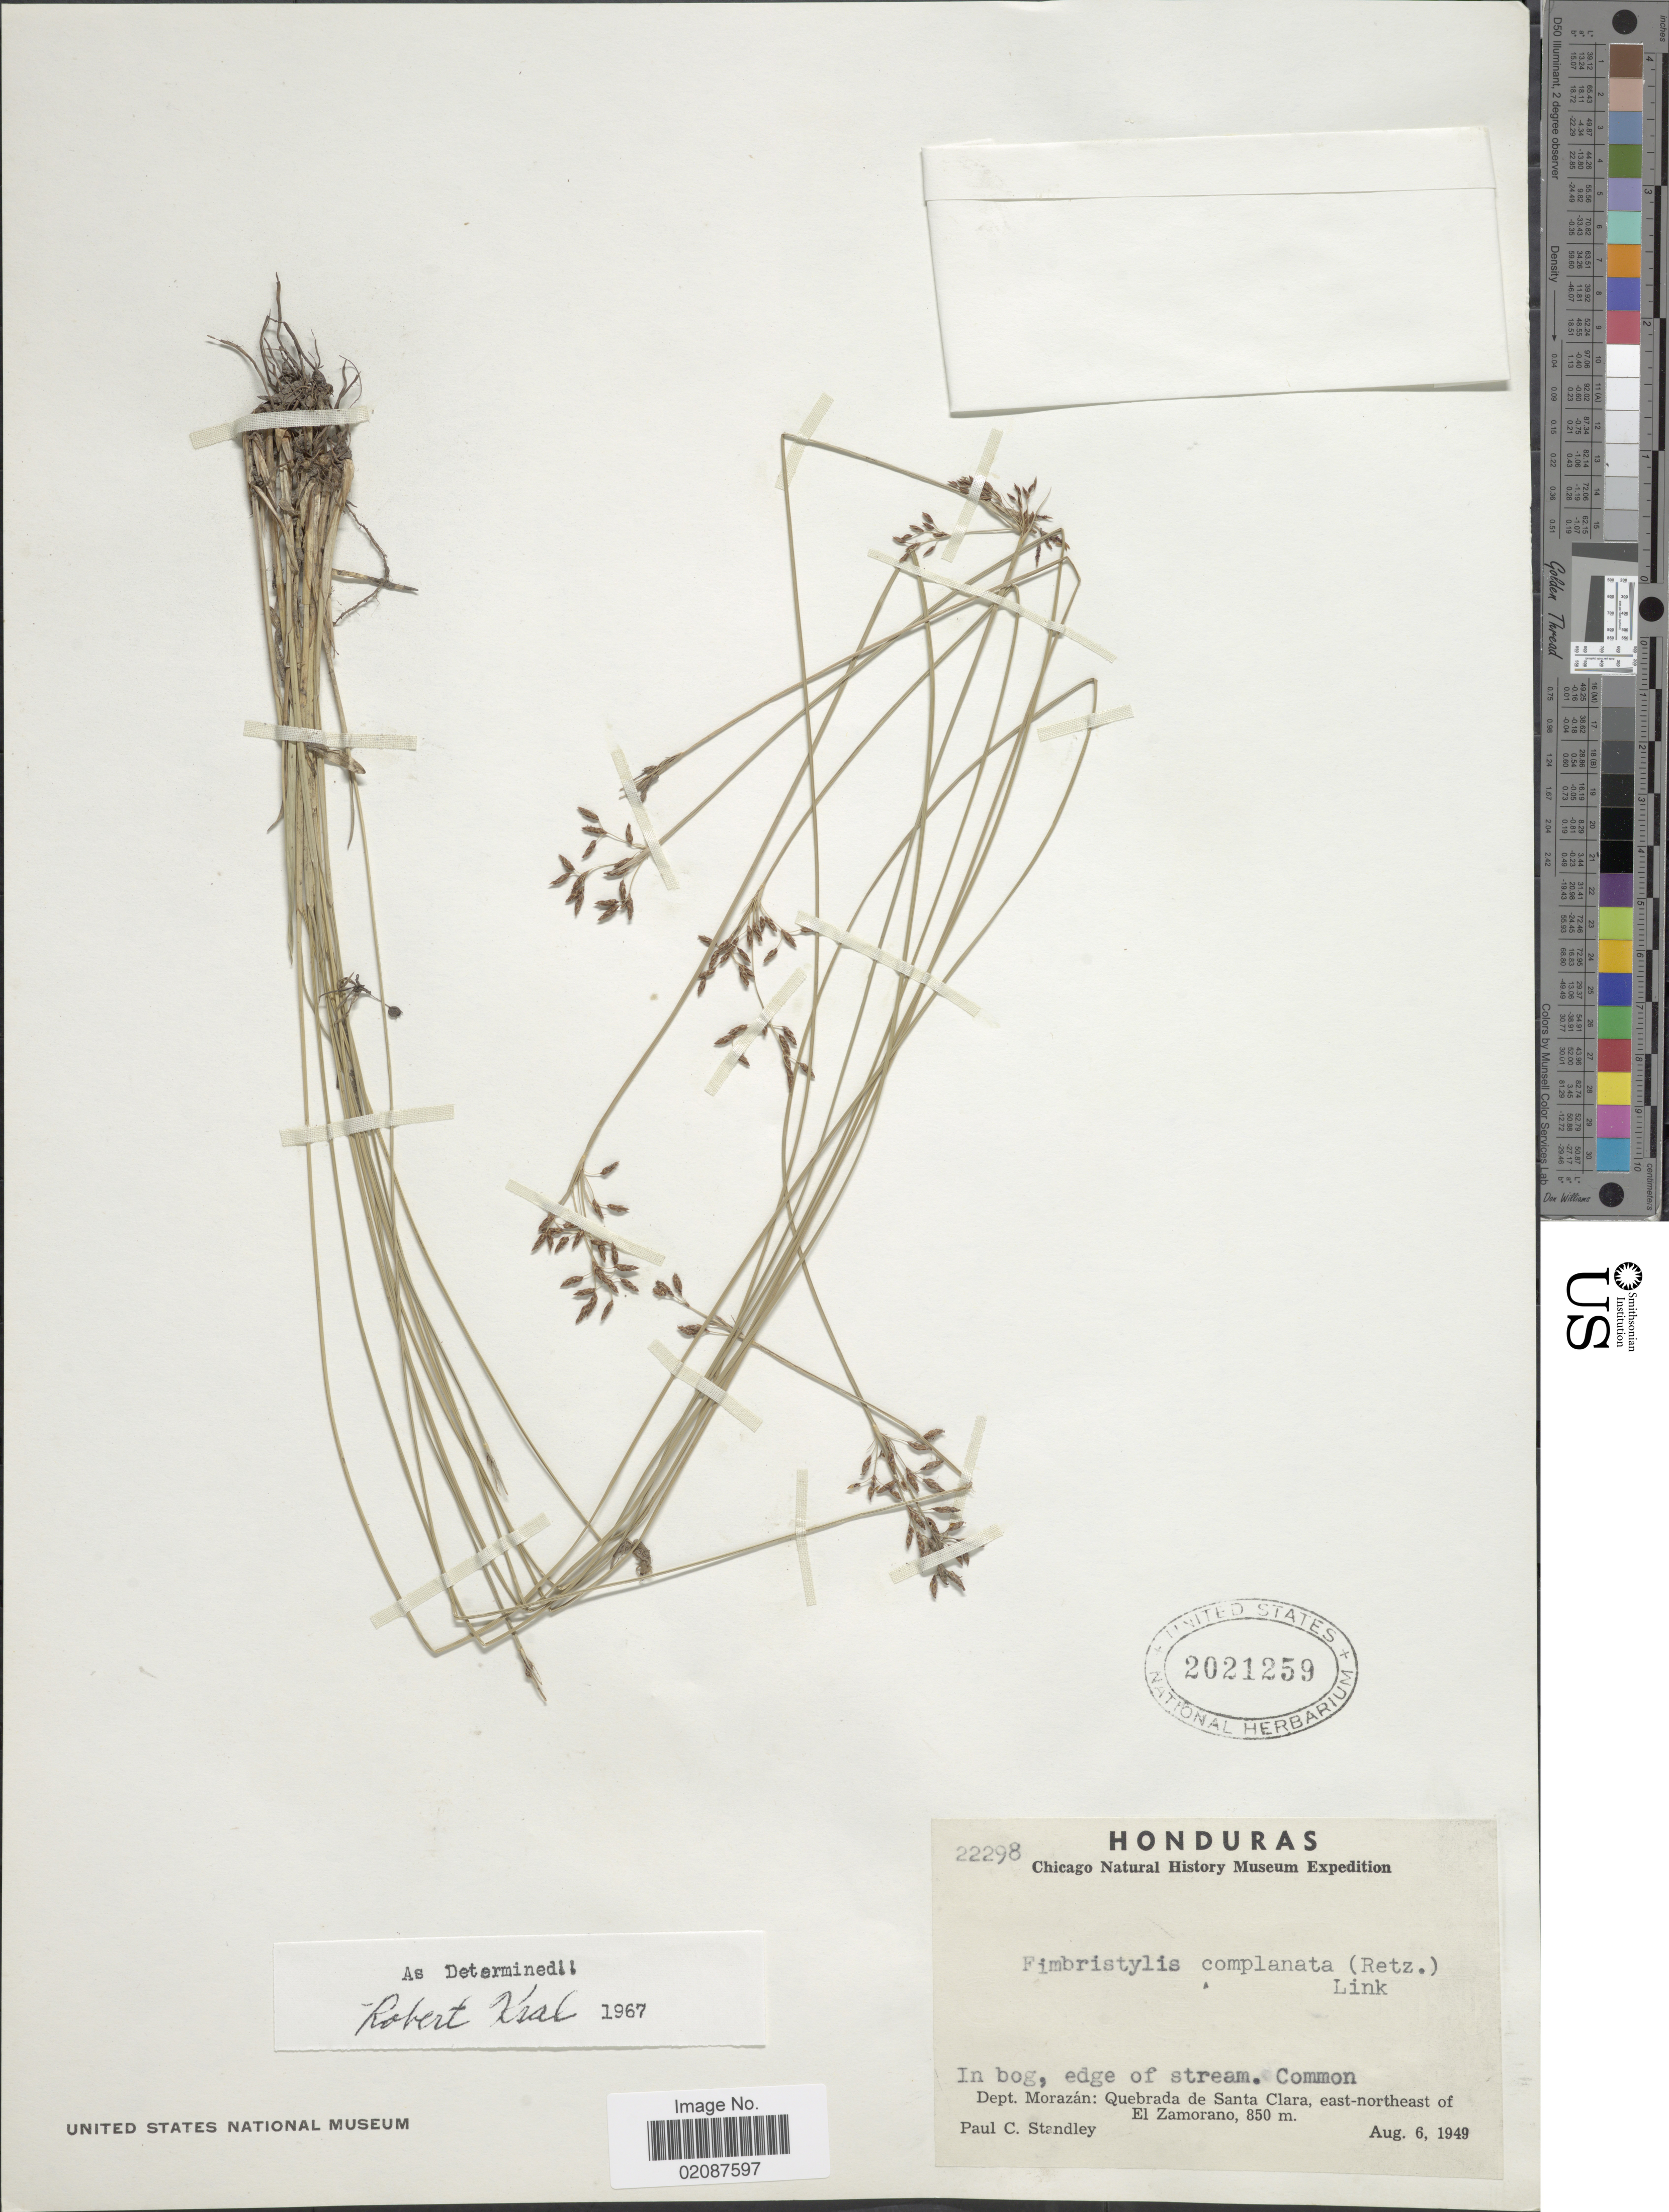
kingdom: Plantae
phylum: Tracheophyta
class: Liliopsida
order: Poales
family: Cyperaceae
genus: Fimbristylis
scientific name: Fimbristylis complanata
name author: (Retz.) Link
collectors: P. C. Standley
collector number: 22298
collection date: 1949-08-06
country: Honduras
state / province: Fco. Morazán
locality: In bog, edge of stream, Dept. Morazan: Quebrada de Santa Clara, east-northeast of El Zamorano.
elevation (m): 850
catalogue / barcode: US 2021259